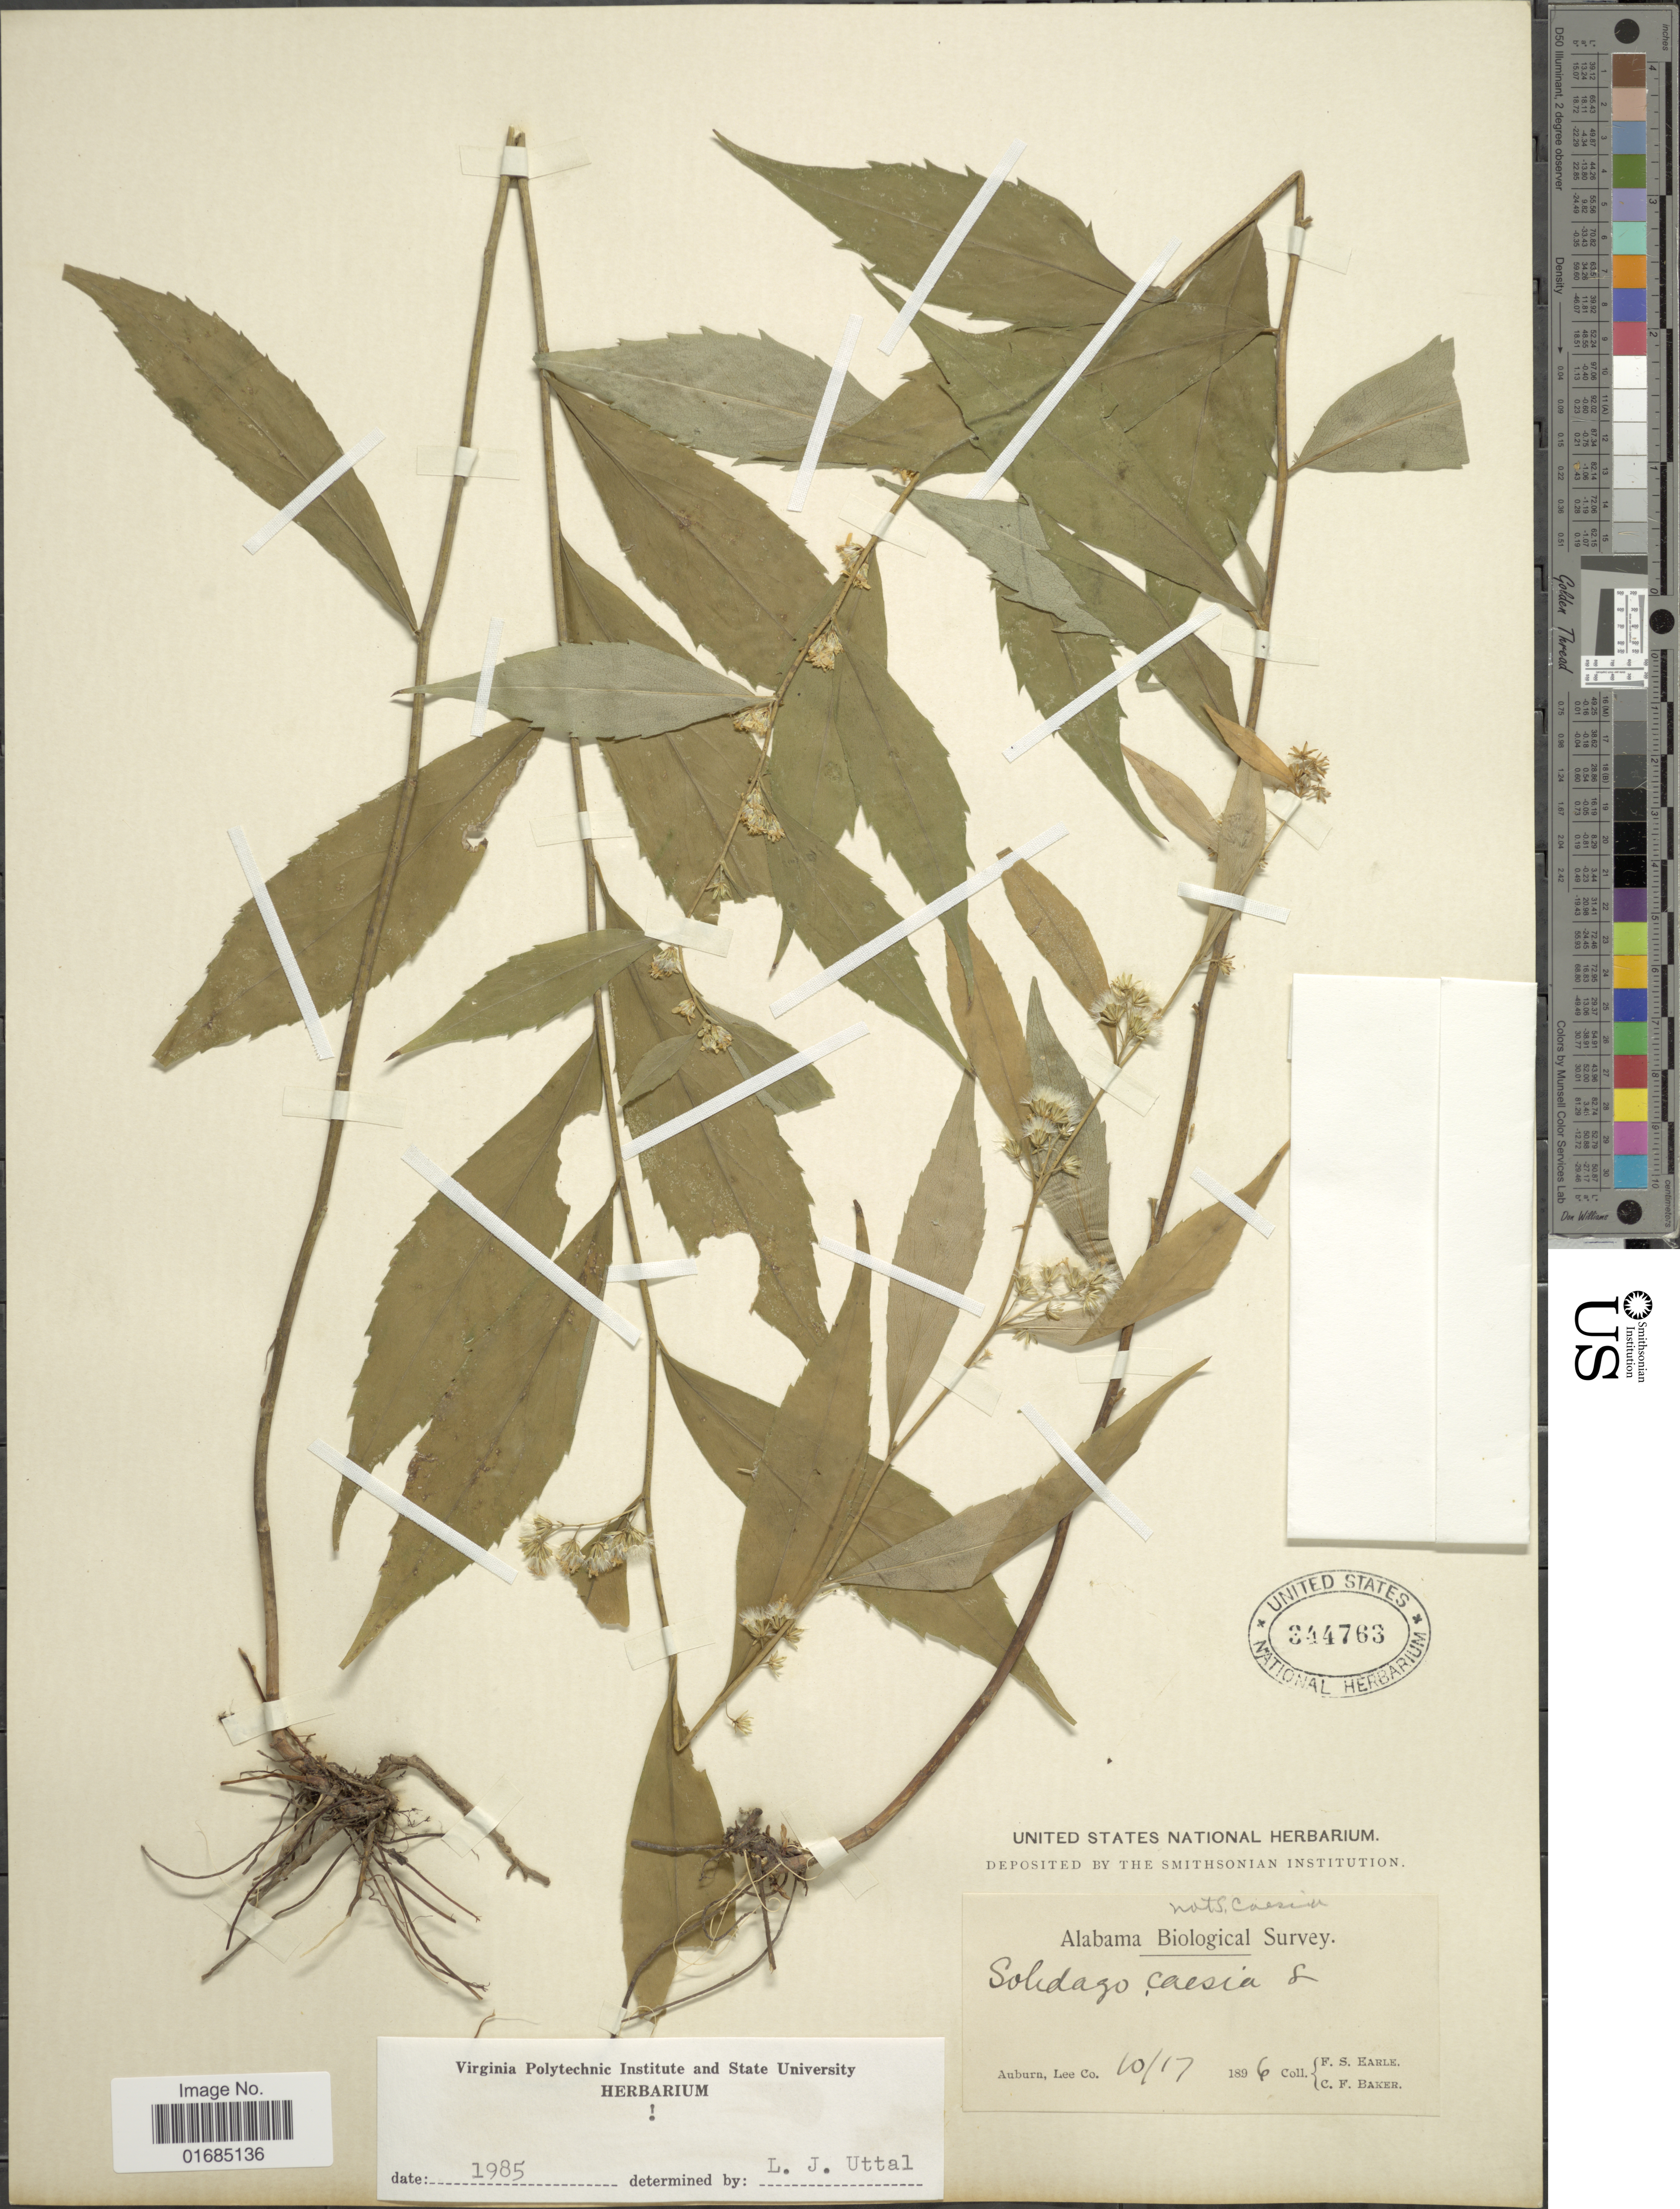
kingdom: Plantae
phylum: Tracheophyta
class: Magnoliopsida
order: Asterales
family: Asteraceae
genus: Solidago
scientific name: Solidago caesia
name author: L.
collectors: F. S. Earle & C. F. Baker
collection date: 1896-10-17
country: United States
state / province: Alabama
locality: Auburn, Lee Co.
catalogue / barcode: US 344763